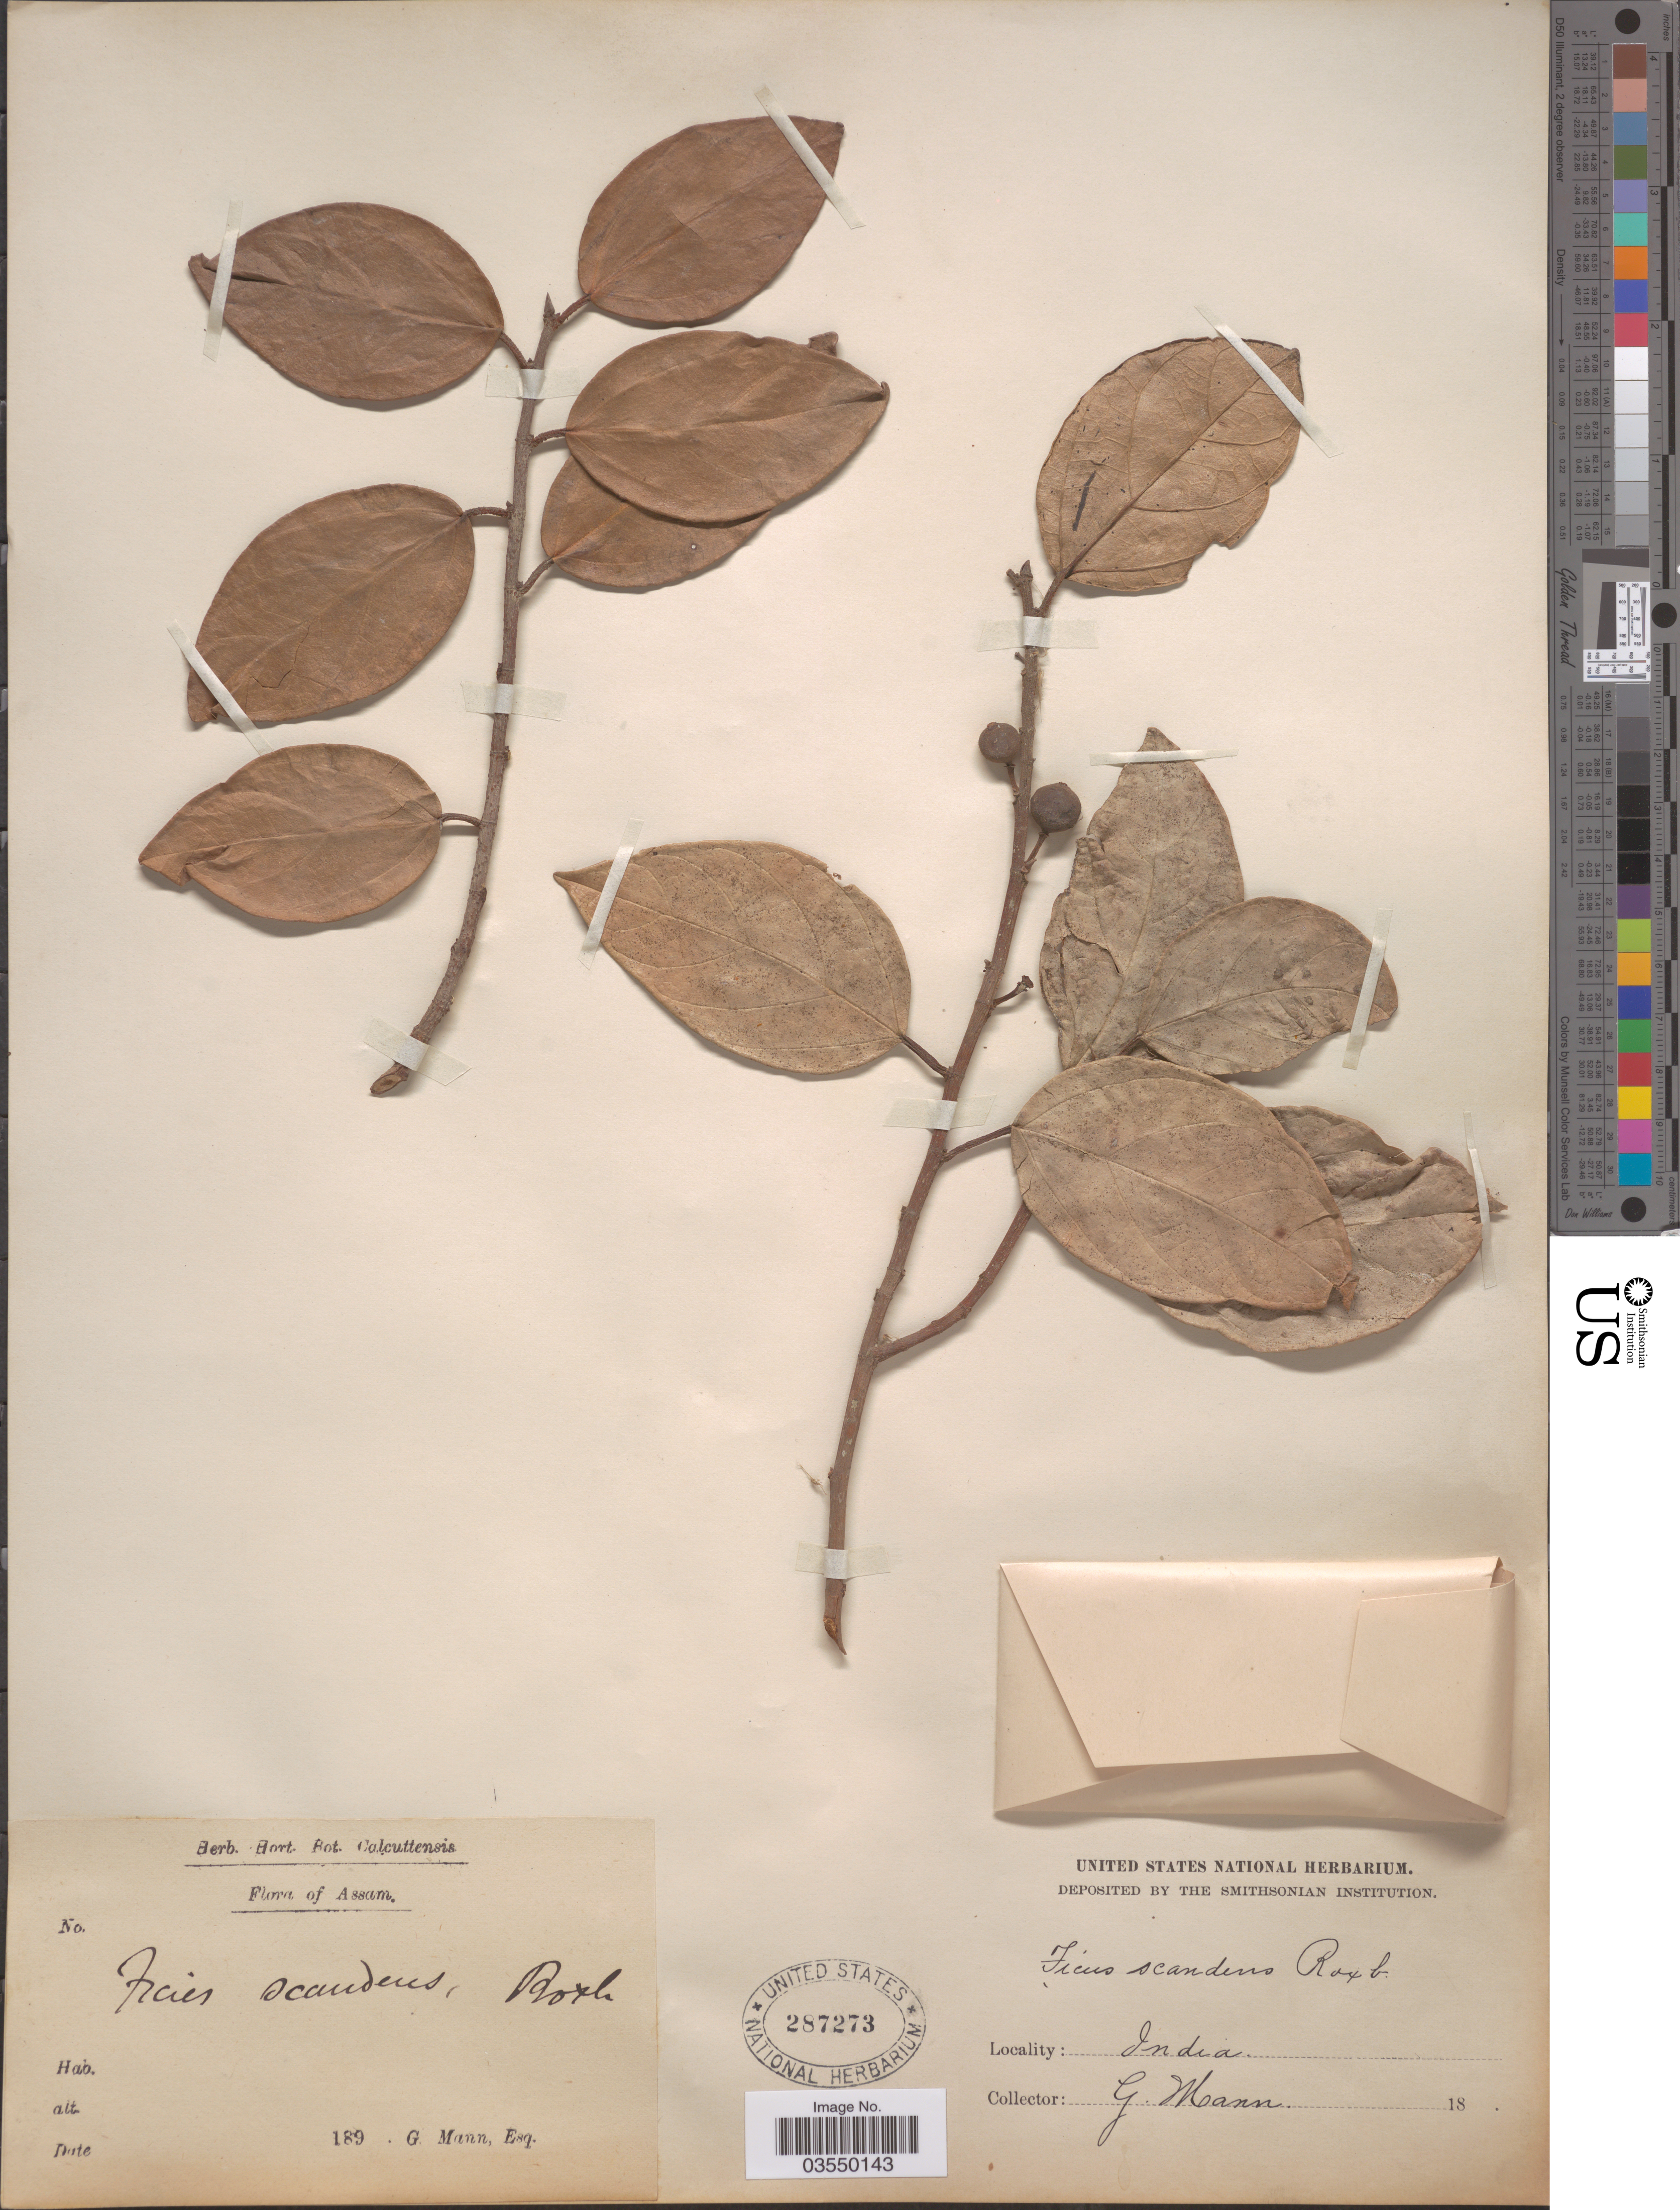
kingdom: Plantae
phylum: Tracheophyta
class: Magnoliopsida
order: Rosales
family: Moraceae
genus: Ficus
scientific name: Ficus hederacea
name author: Roxb.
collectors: G. Mann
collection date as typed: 189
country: India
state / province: Assam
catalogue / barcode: US 287273